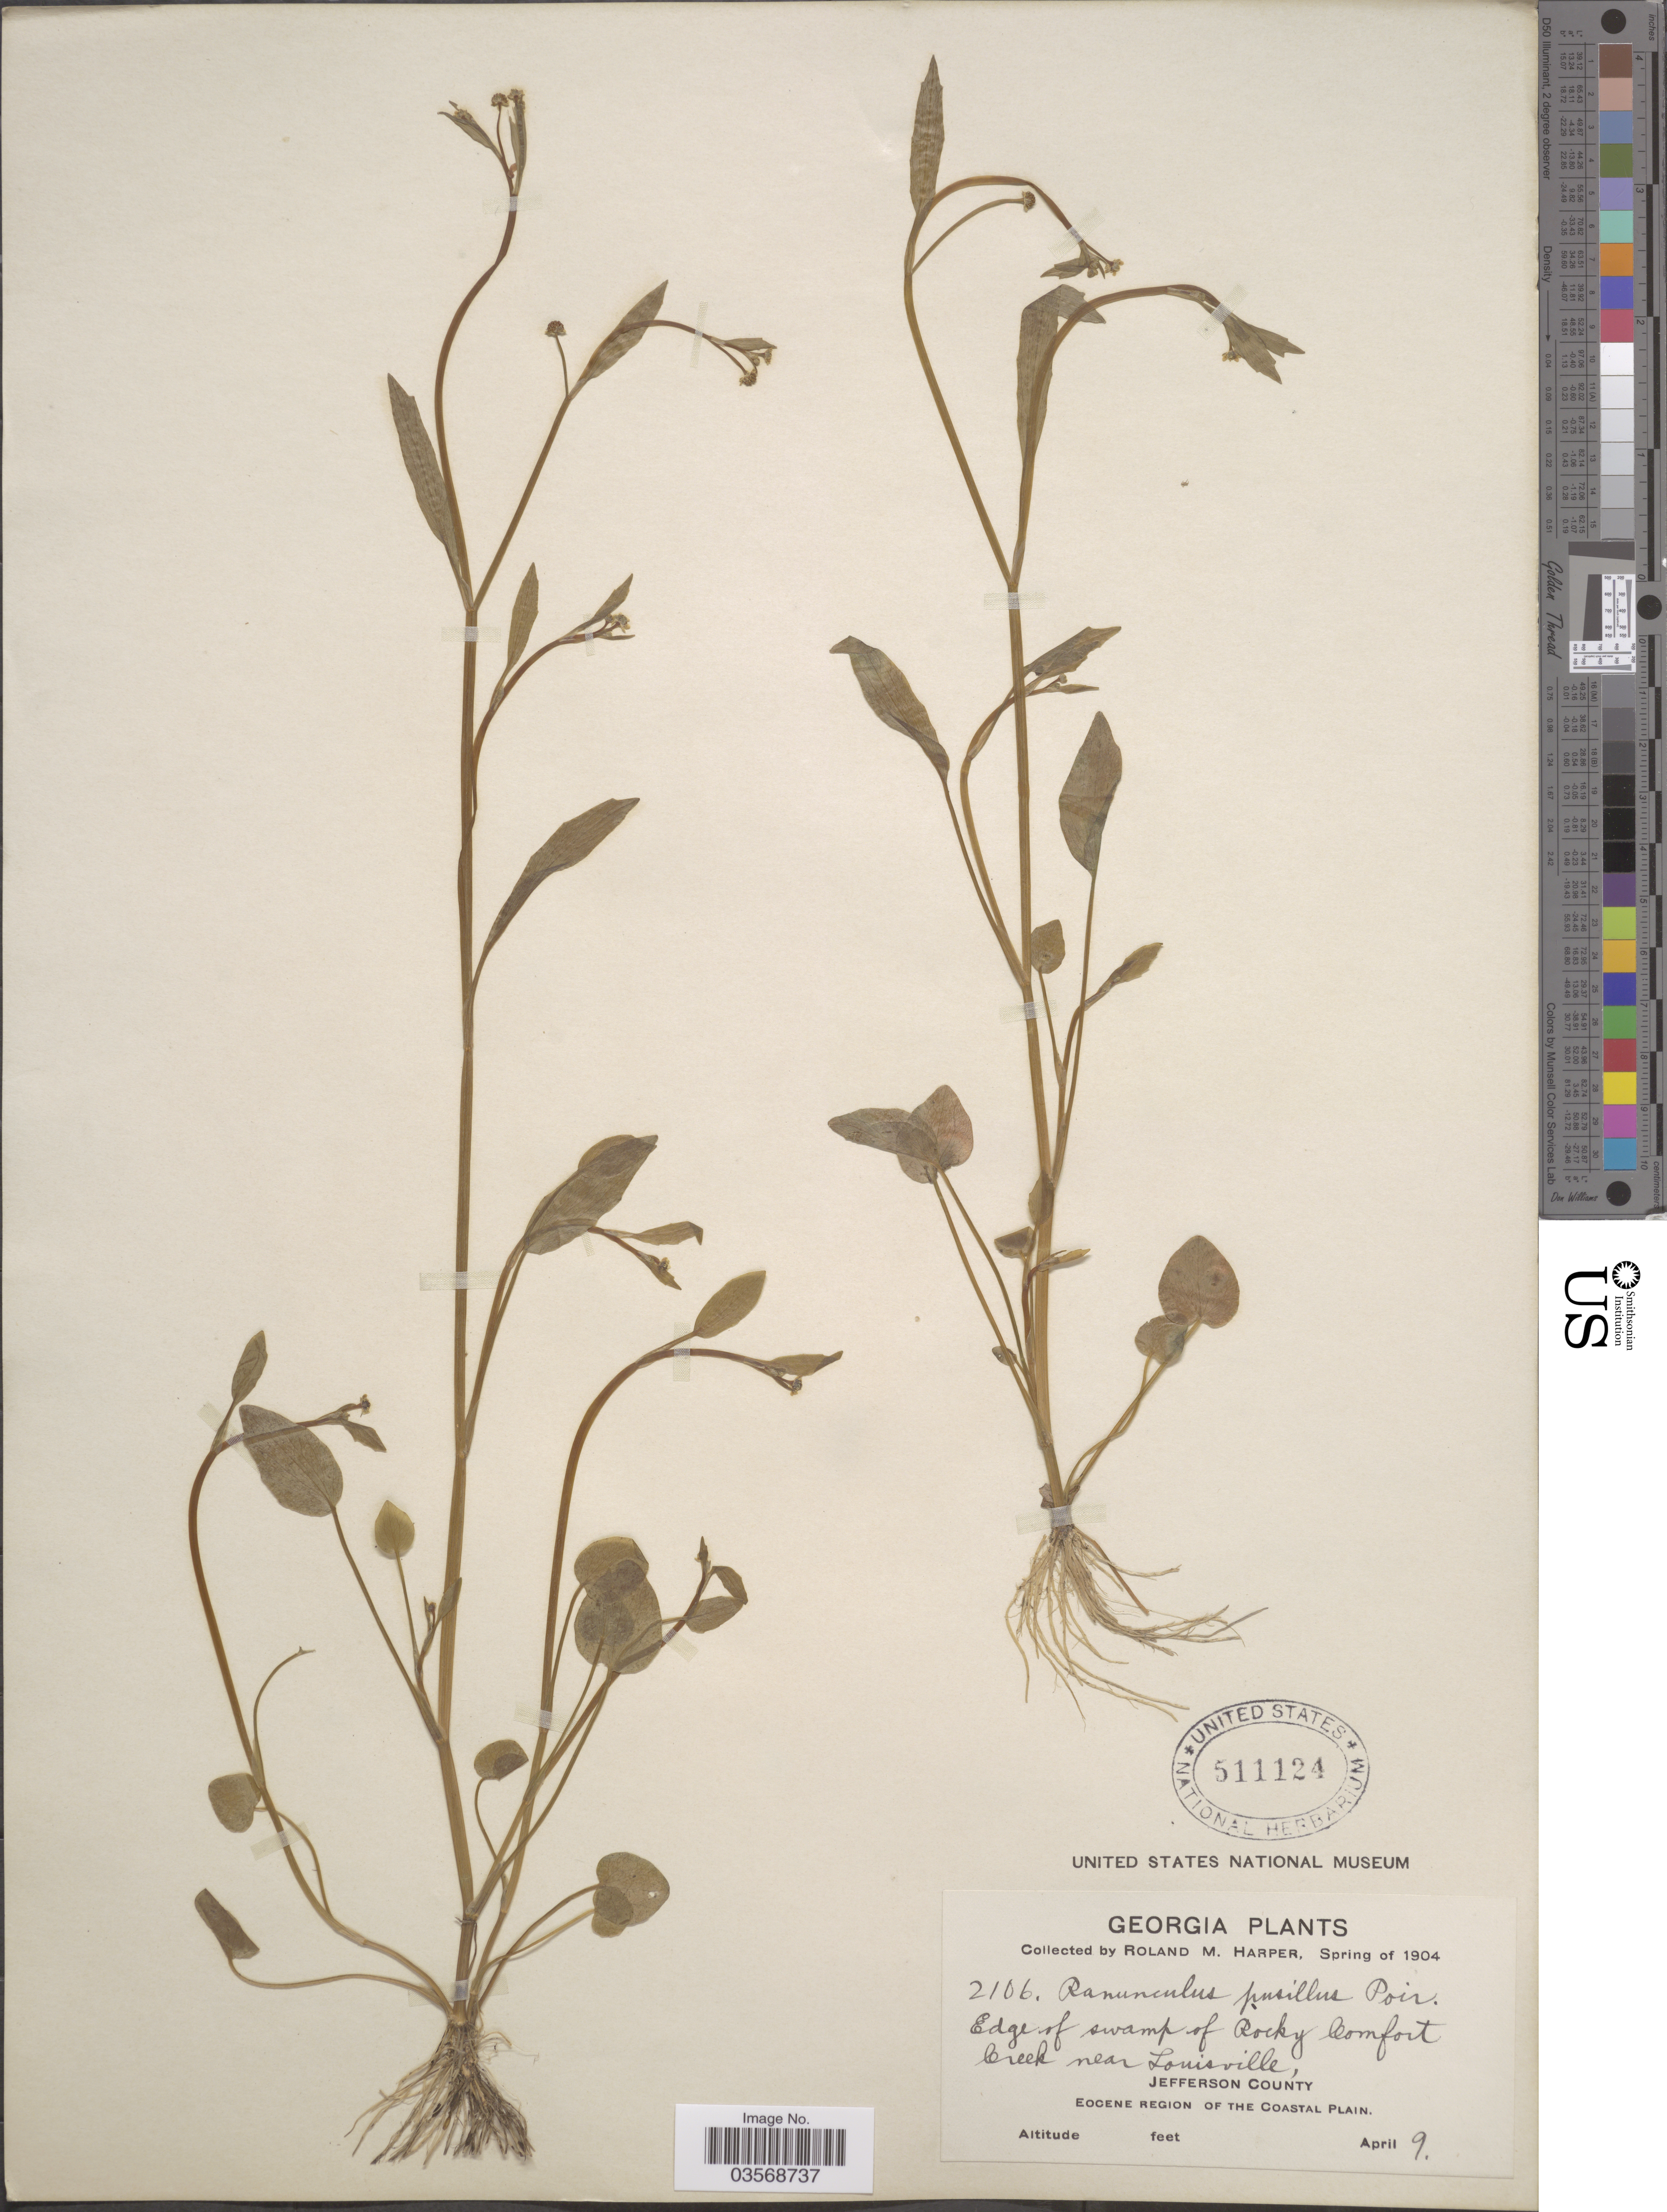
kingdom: Plantae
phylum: Tracheophyta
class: Magnoliopsida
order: Ranunculales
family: Ranunculaceae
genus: Ranunculus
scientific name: Ranunculus pusillus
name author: Poir.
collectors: R. M. Harper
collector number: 2106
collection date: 1904-04-09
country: United States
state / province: Georgia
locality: Edge of swamp of Rocky Comfort Creek near Louisville, Jefferson County. Eocene Region of the Coastal Plain.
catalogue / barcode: US 511124